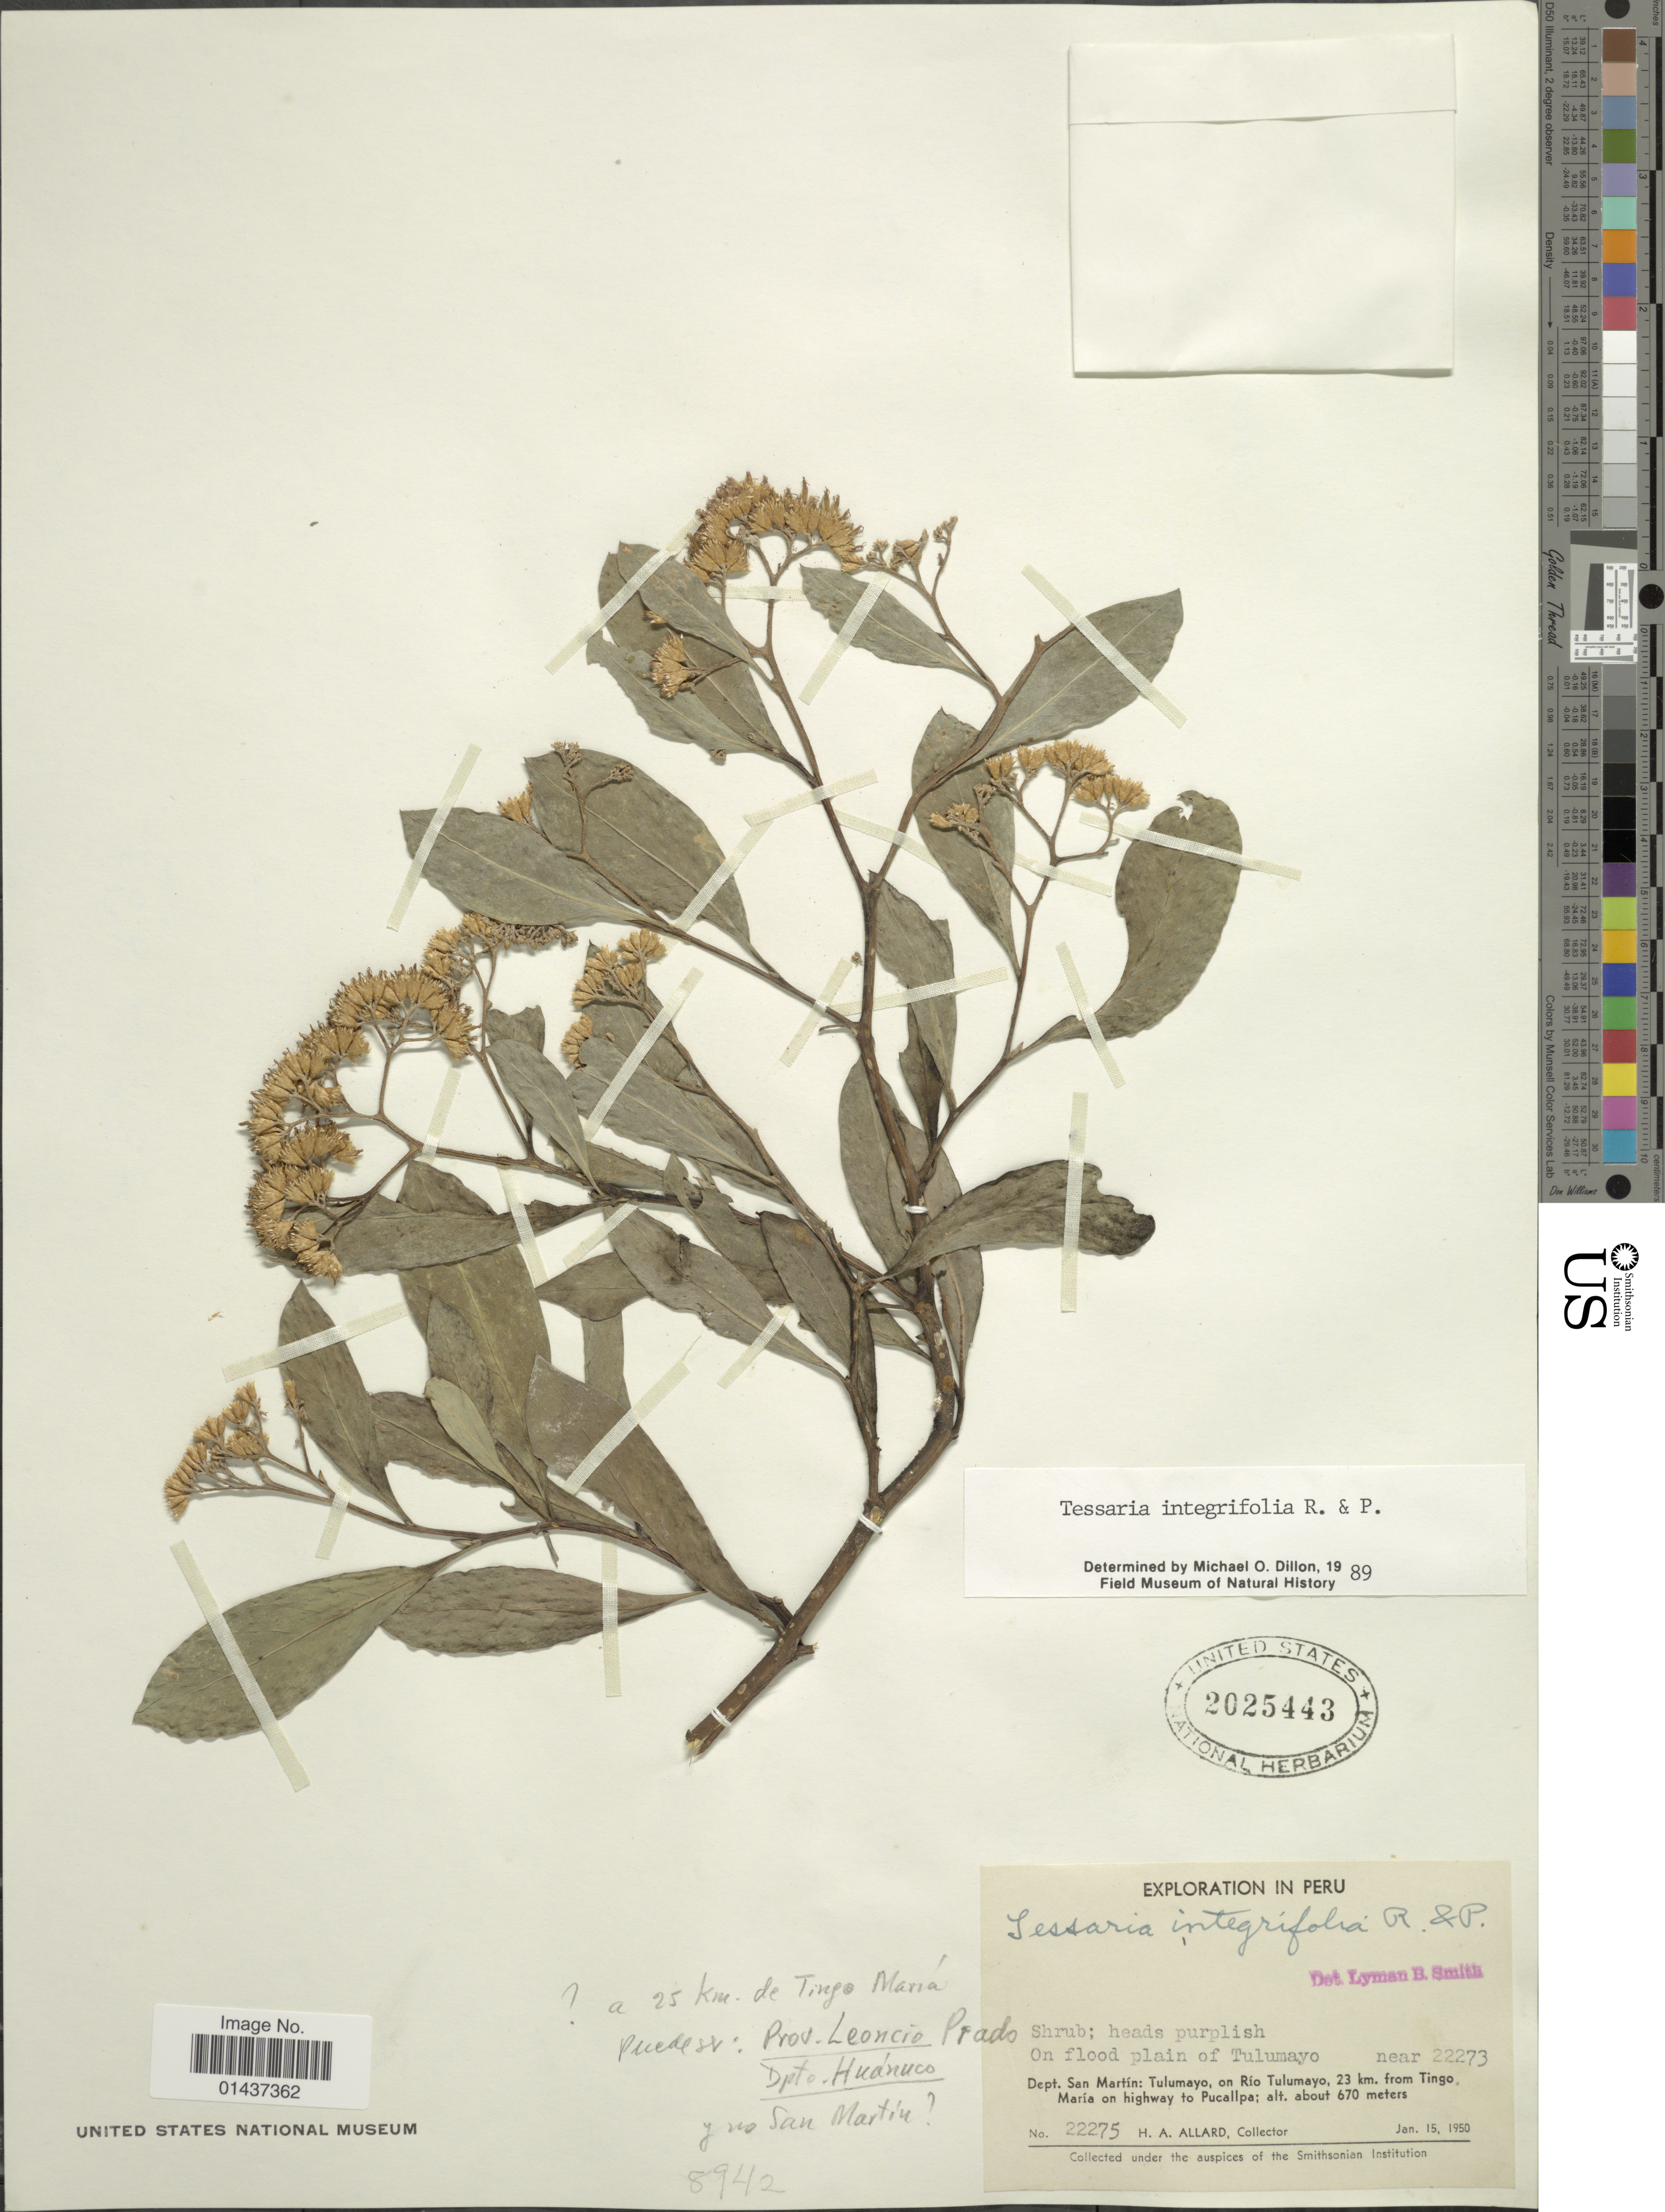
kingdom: Plantae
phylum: Tracheophyta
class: Magnoliopsida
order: Asterales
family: Asteraceae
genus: Tessaria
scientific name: Tessaria integrifolia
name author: Ruiz & Pav.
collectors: H. A. Allard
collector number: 22275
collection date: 1950-01-15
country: Peru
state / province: San Martín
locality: On flood plain of Tulumayo, Dept San Martín: Tulumayo, on Río Tulumayo, 23 km from Tingo María on highway to Pucallpa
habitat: on flood plain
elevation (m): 670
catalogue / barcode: US 2025443